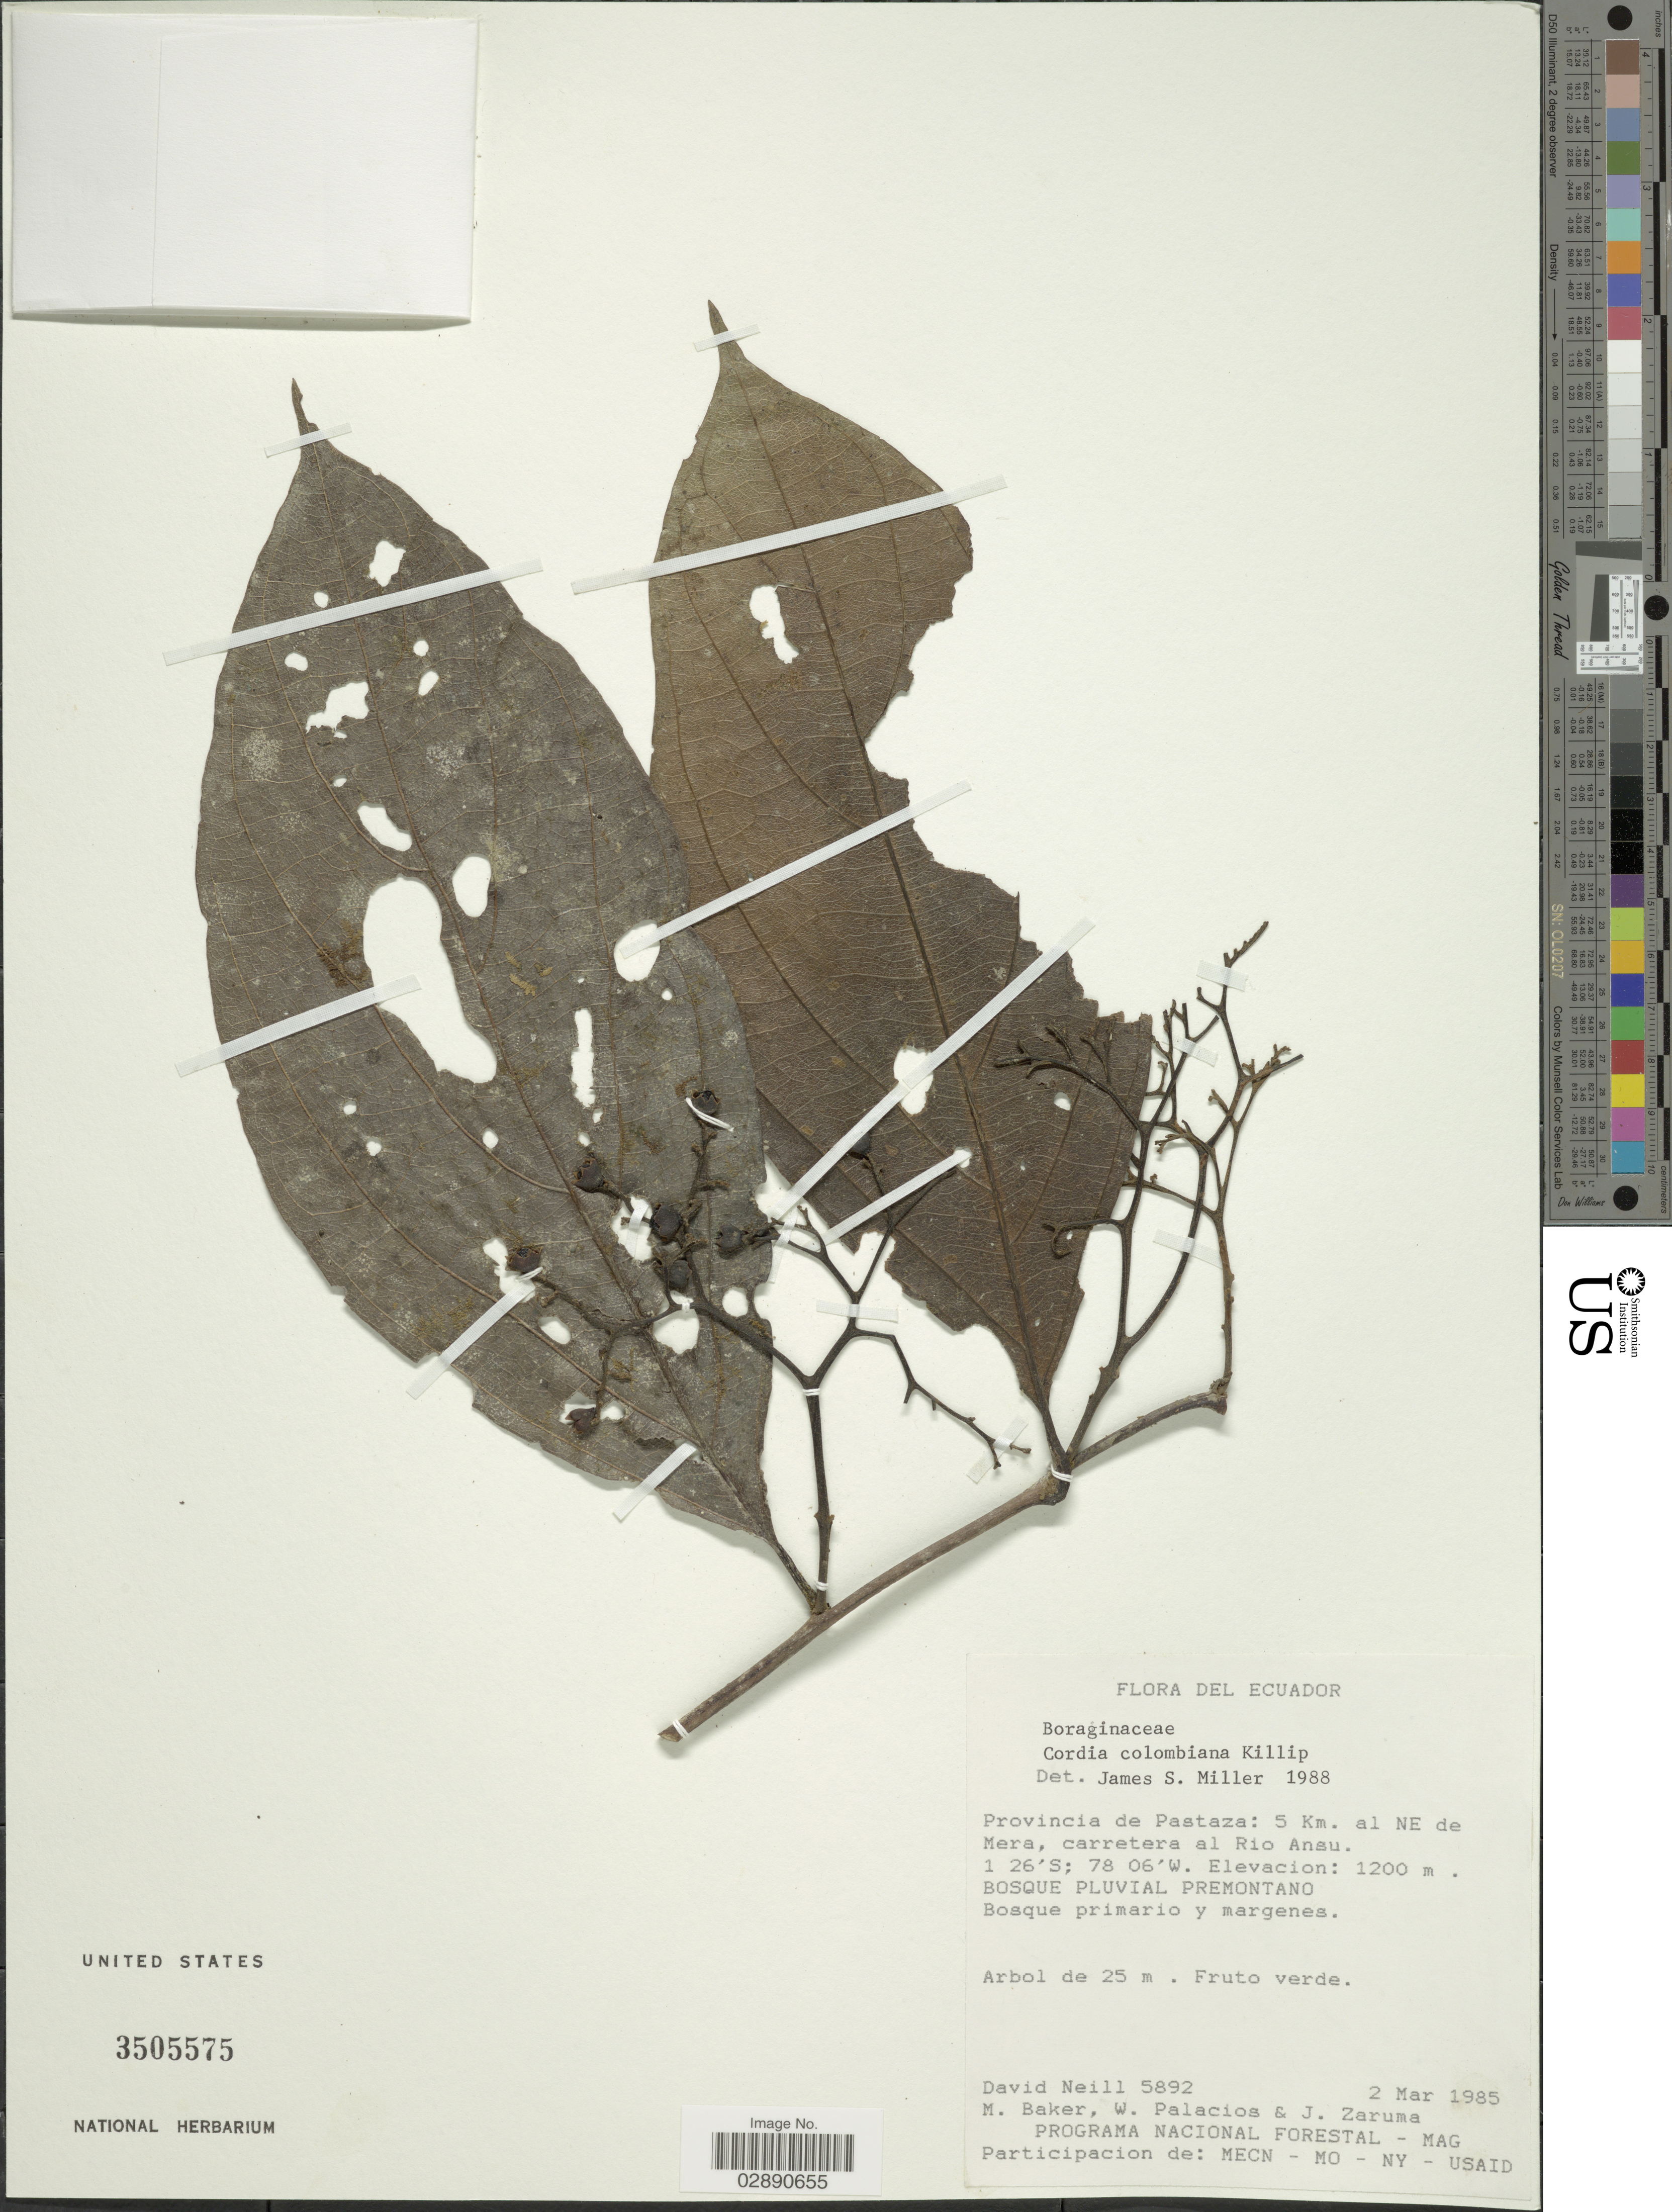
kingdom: Plantae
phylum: Tracheophyta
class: Magnoliopsida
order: Boraginales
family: Cordiaceae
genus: Cordia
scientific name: Cordia colombiana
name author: Killip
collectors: D. Neill, M. Baker, W. Palacios & J. Zaruma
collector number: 5892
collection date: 1985-03-02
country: Ecuador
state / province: Pastaza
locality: Provincia de Pastaza: 5 Km. al NE de Mera, carretera al Rui Ansu.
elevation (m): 1200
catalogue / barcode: US 3505575